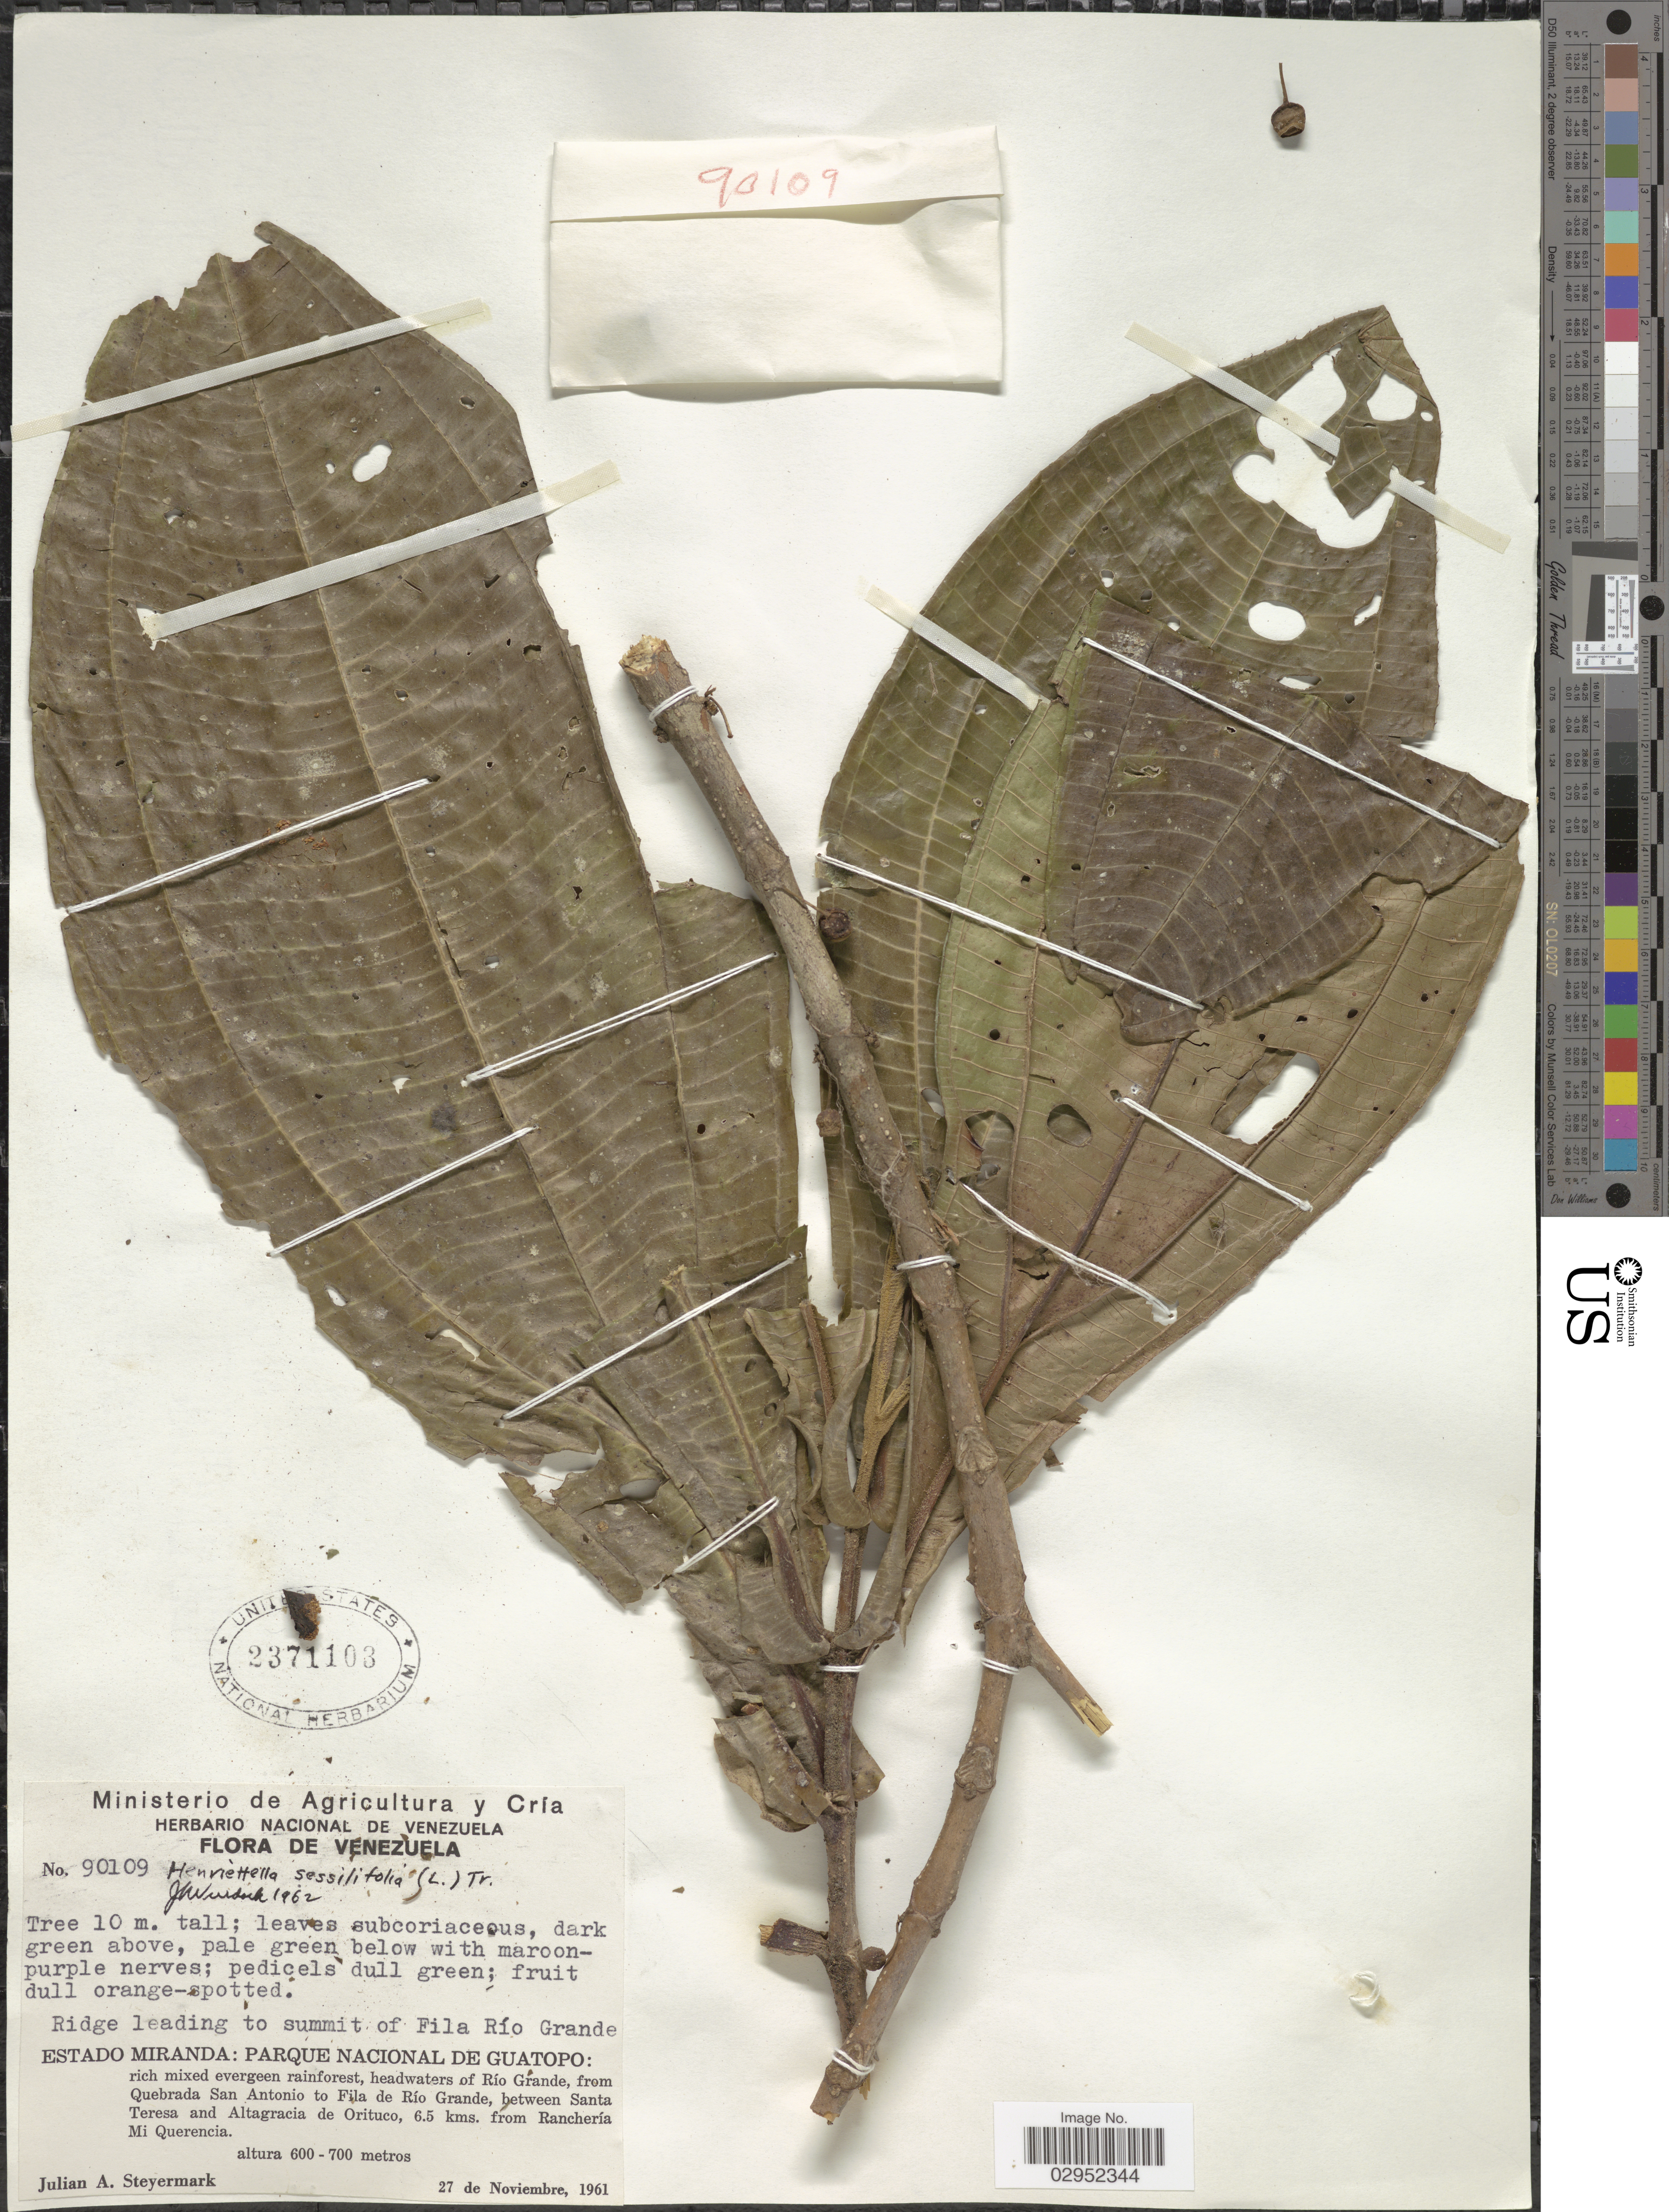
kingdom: Plantae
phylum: Tracheophyta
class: Magnoliopsida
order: Myrtales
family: Melastomataceae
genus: Henriettea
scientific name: Henriettea sessilifolia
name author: (L.) Alain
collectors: J. Steyermark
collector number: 90109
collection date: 1961-11-27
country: Venezuela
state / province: Miranda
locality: Ridge leading to summit of Fila Río Grande. Parque Nacional de Guatopo: rich mixed evergreen rainforest, headwaters of Río Grande, from Quebrada San Antonio to Fila de Río Grande, between Santa Teresa and Altagracia de Orituco, 6.5 kms. from Ranchería Mi Querencia.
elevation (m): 600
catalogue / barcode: US 2371103